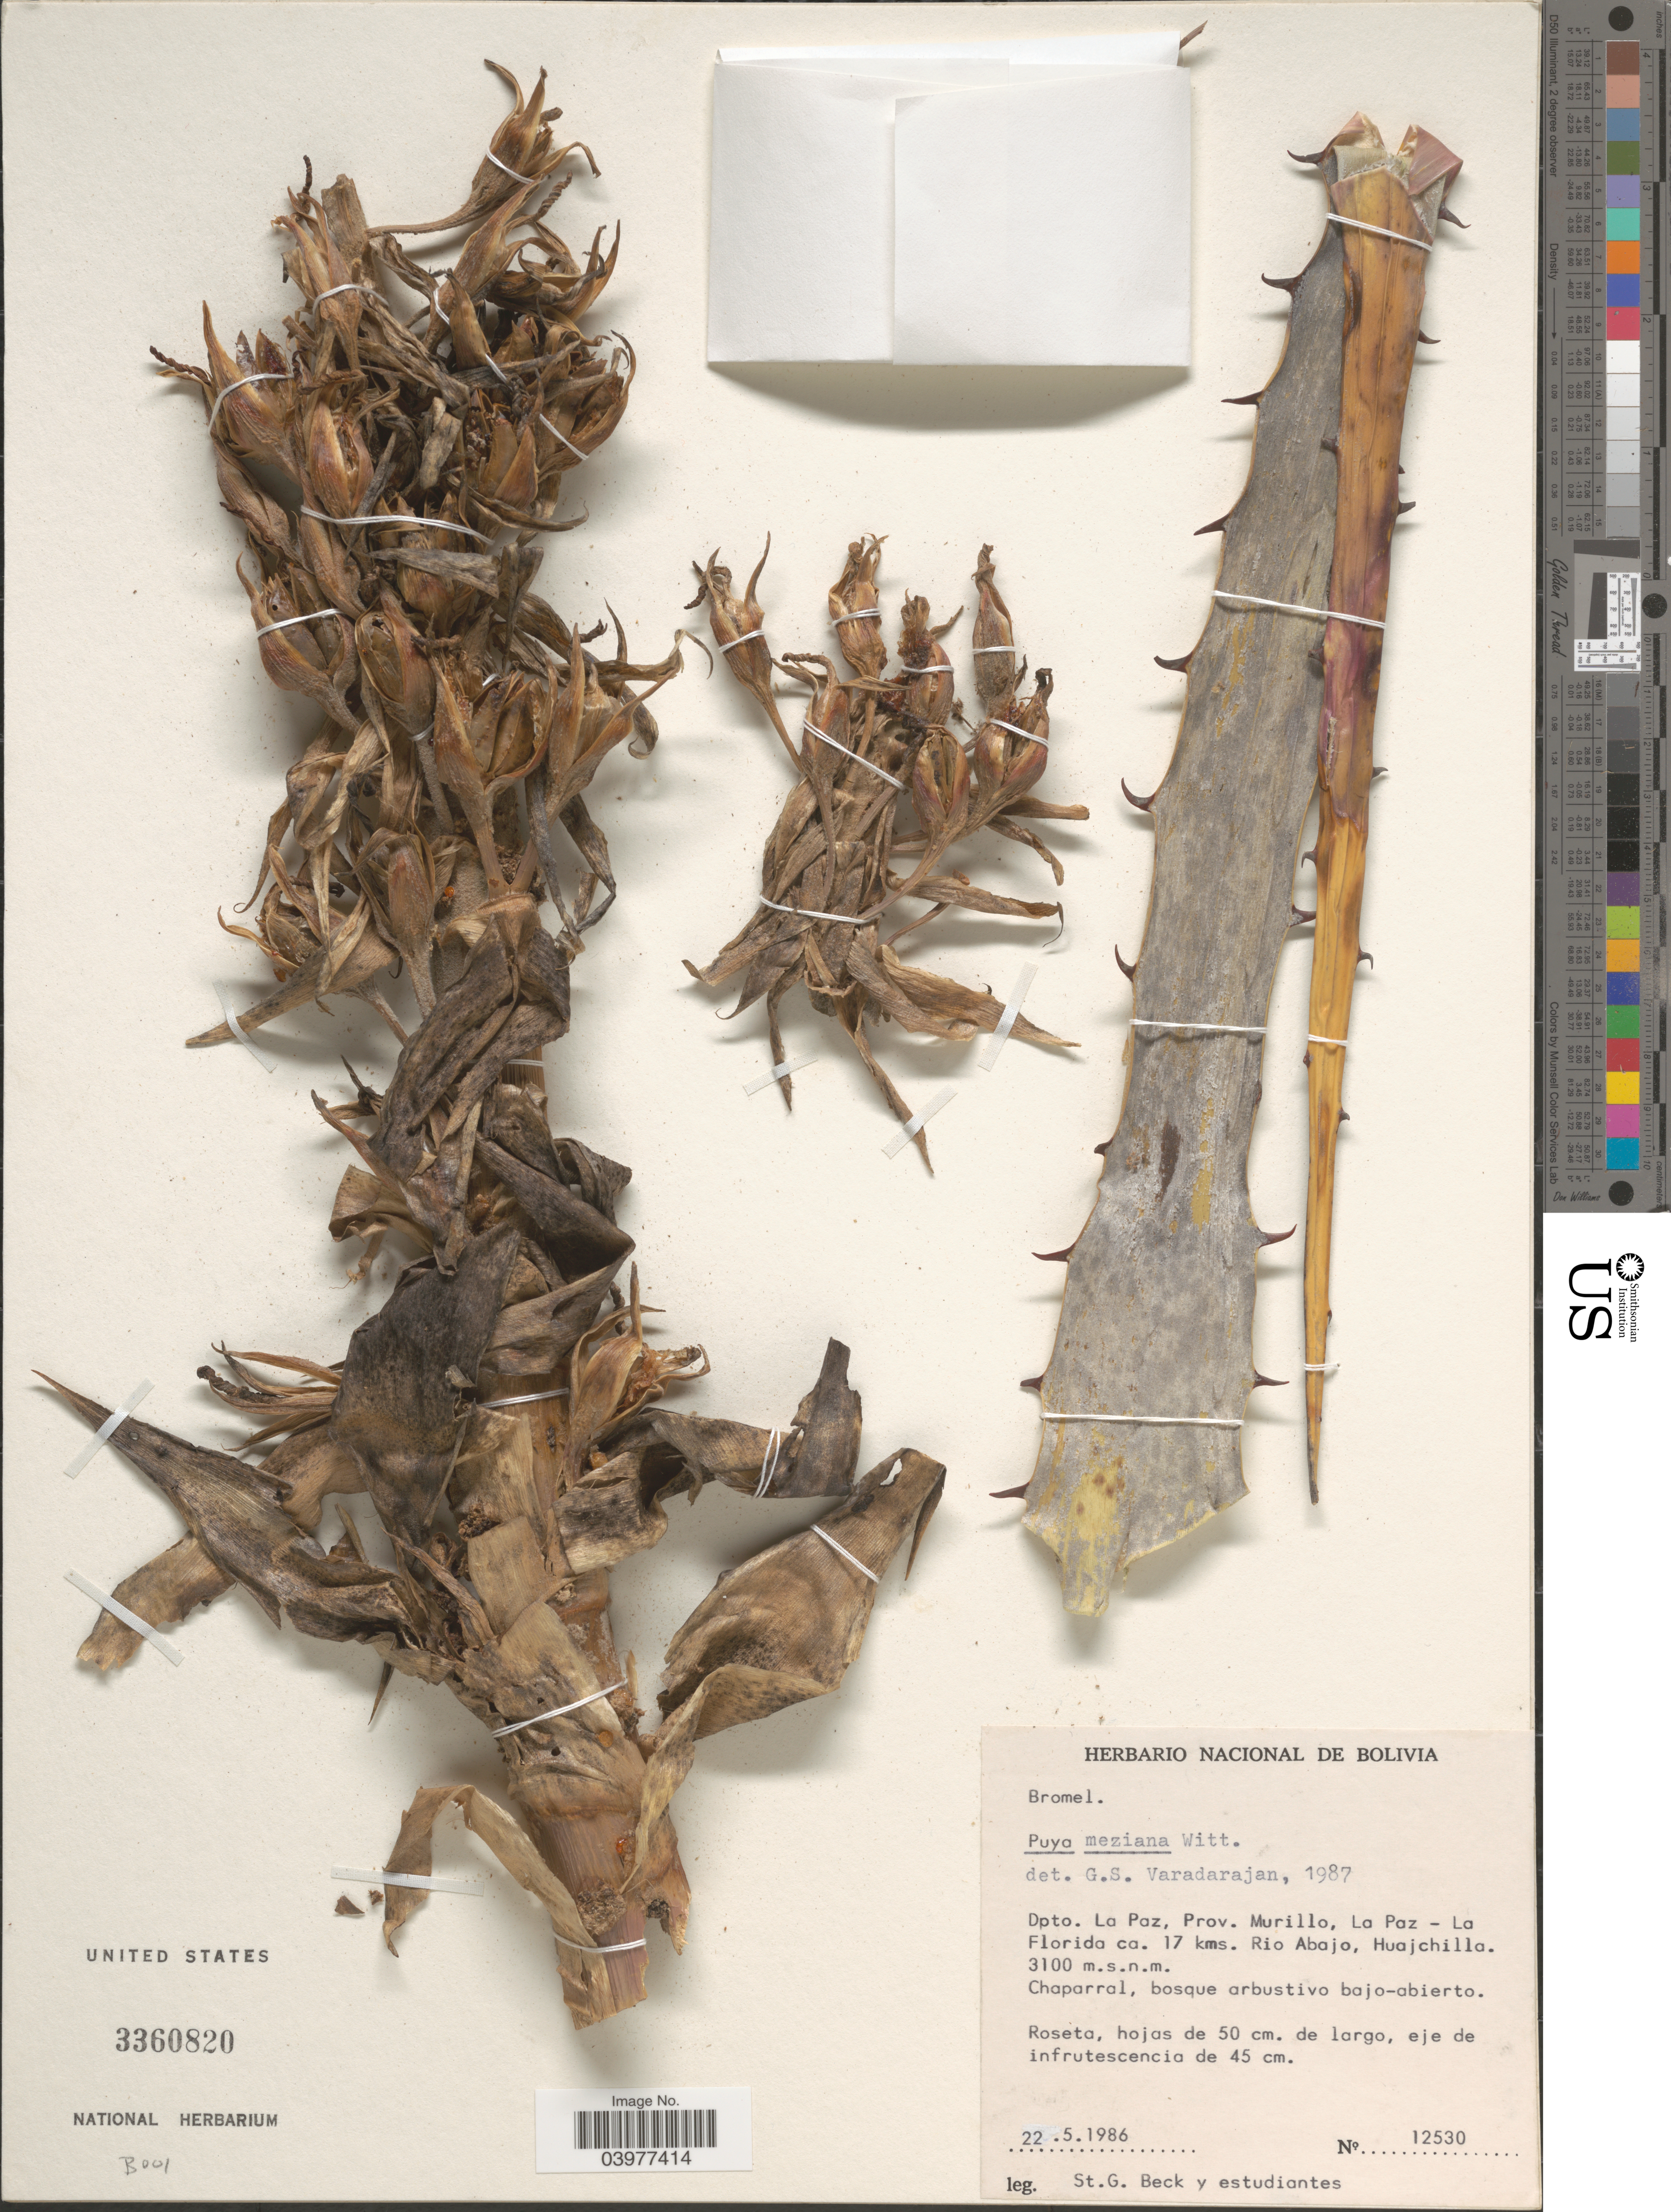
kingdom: Plantae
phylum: Tracheophyta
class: Liliopsida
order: Poales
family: Bromeliaceae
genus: Puya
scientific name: Puya meziana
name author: Wittm.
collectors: S. G. Beck & Estudiantes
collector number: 12530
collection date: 1986-05-22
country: Bolivia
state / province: La Paz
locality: Dpto. La Paz, Prov. Murillo, La Paz - La Florida ca. 17 kms. Rio Abajo, Huajchilla.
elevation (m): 3100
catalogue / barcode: US 3360820